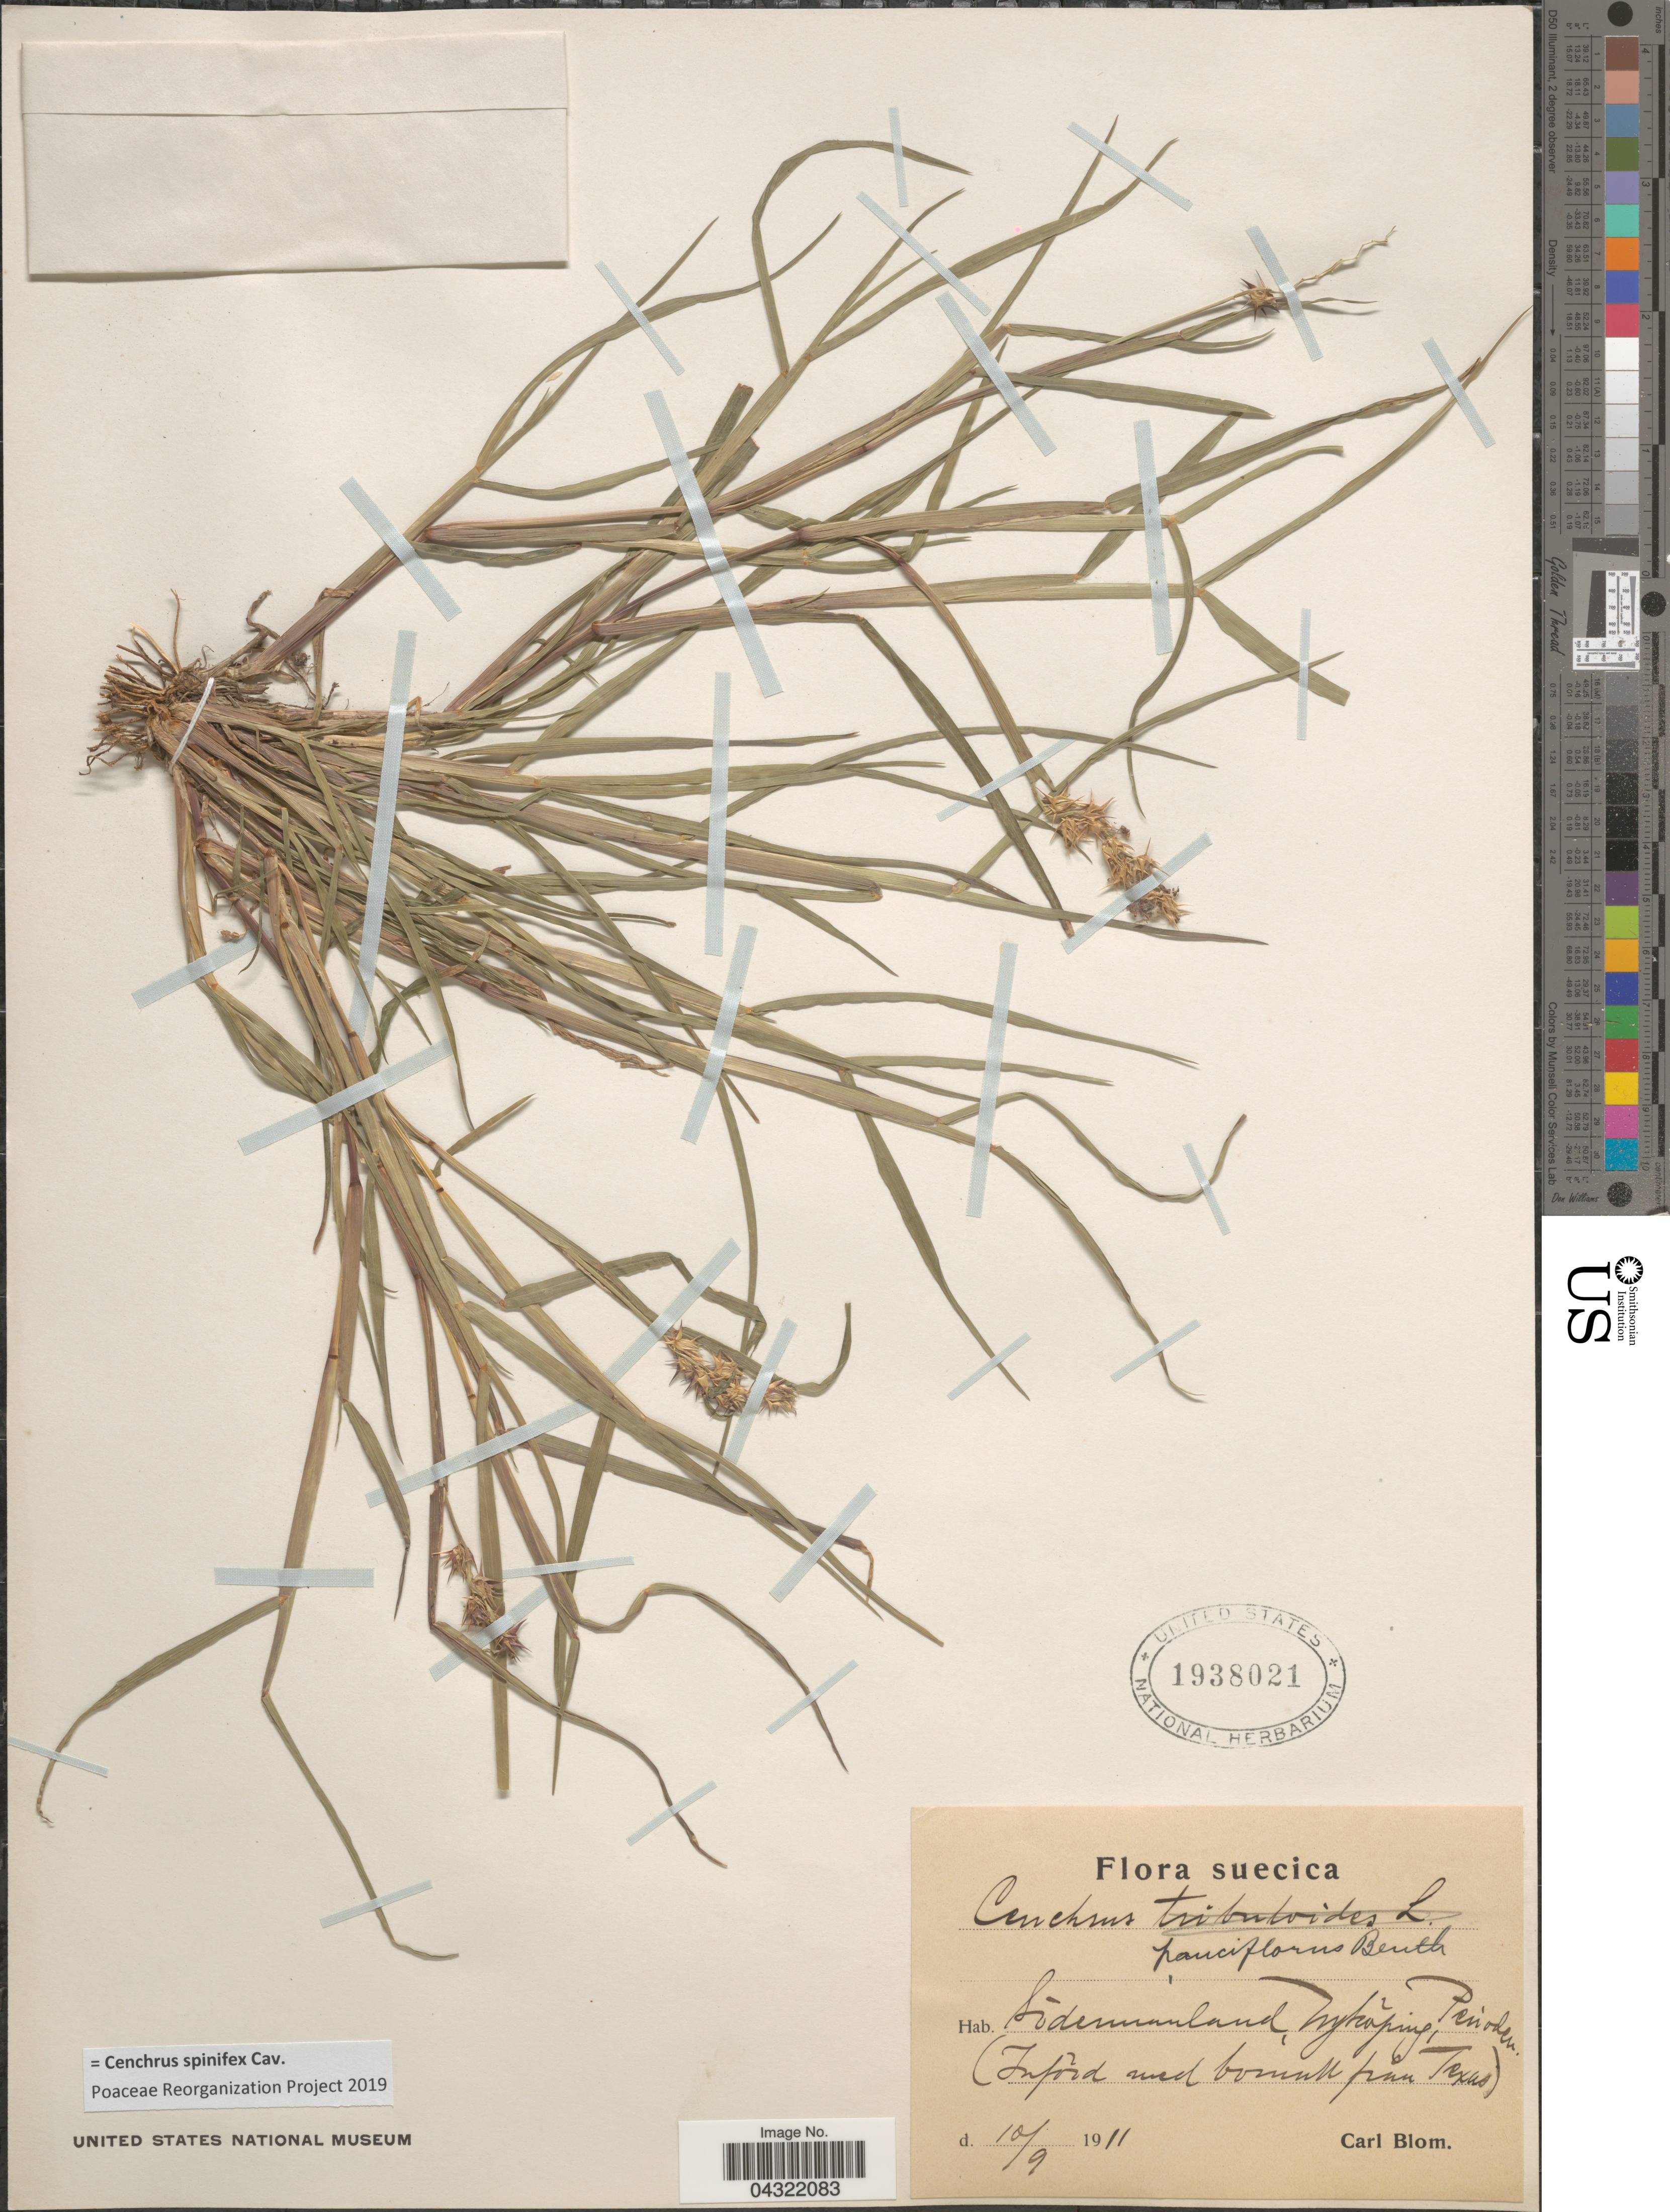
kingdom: Plantae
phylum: Tracheophyta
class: Liliopsida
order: Poales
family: Poaceae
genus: Cenchrus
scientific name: Cenchrus spinifex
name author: Cav.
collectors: C. H. Blom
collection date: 1911-09-10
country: Sweden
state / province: Sodermanland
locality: Suecica. Sódermanland, Nykõping.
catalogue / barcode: US 1938021